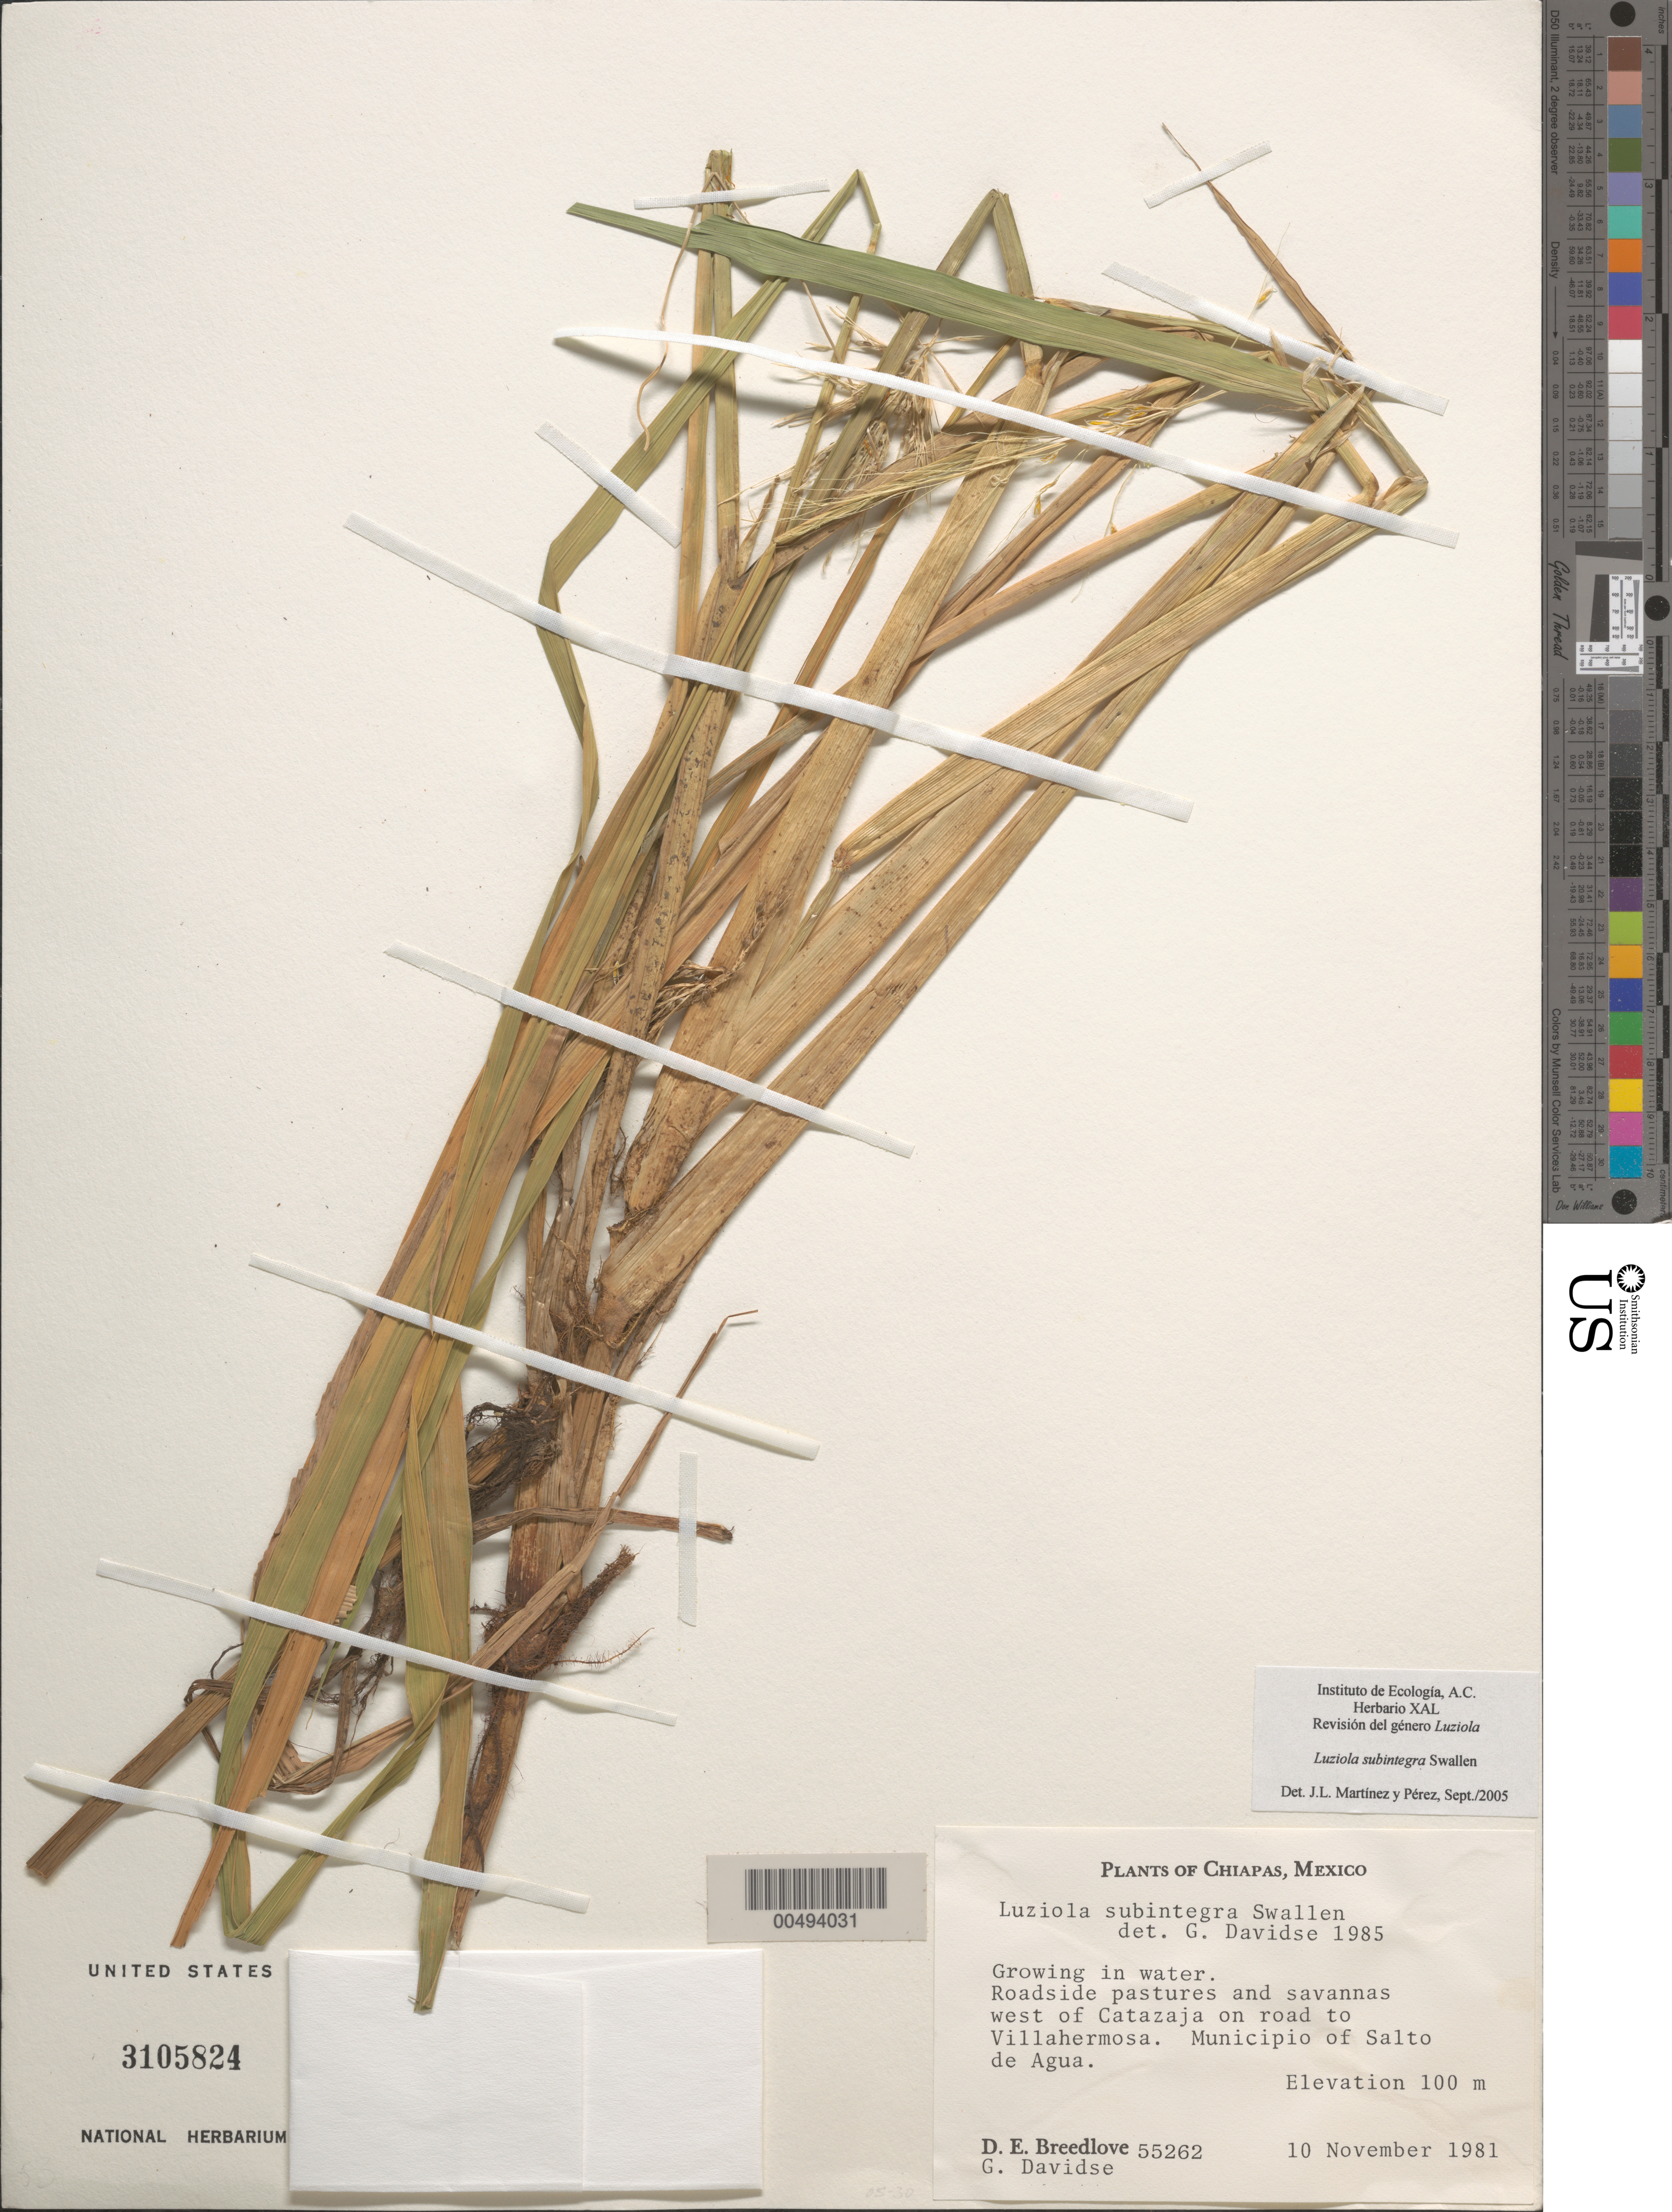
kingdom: Plantae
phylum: Tracheophyta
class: Liliopsida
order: Poales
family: Poaceae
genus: Luziola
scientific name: Luziola subintegra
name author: Swallen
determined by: Davidse, Gerrit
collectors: D. E. Breedlove & G. Davidse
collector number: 55262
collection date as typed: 10 Nov 1981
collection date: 1981-11-10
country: Mexico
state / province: Chiapas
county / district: Salto de Agua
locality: W of Catazaja on rd to Villahermosa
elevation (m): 100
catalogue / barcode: US 3105824